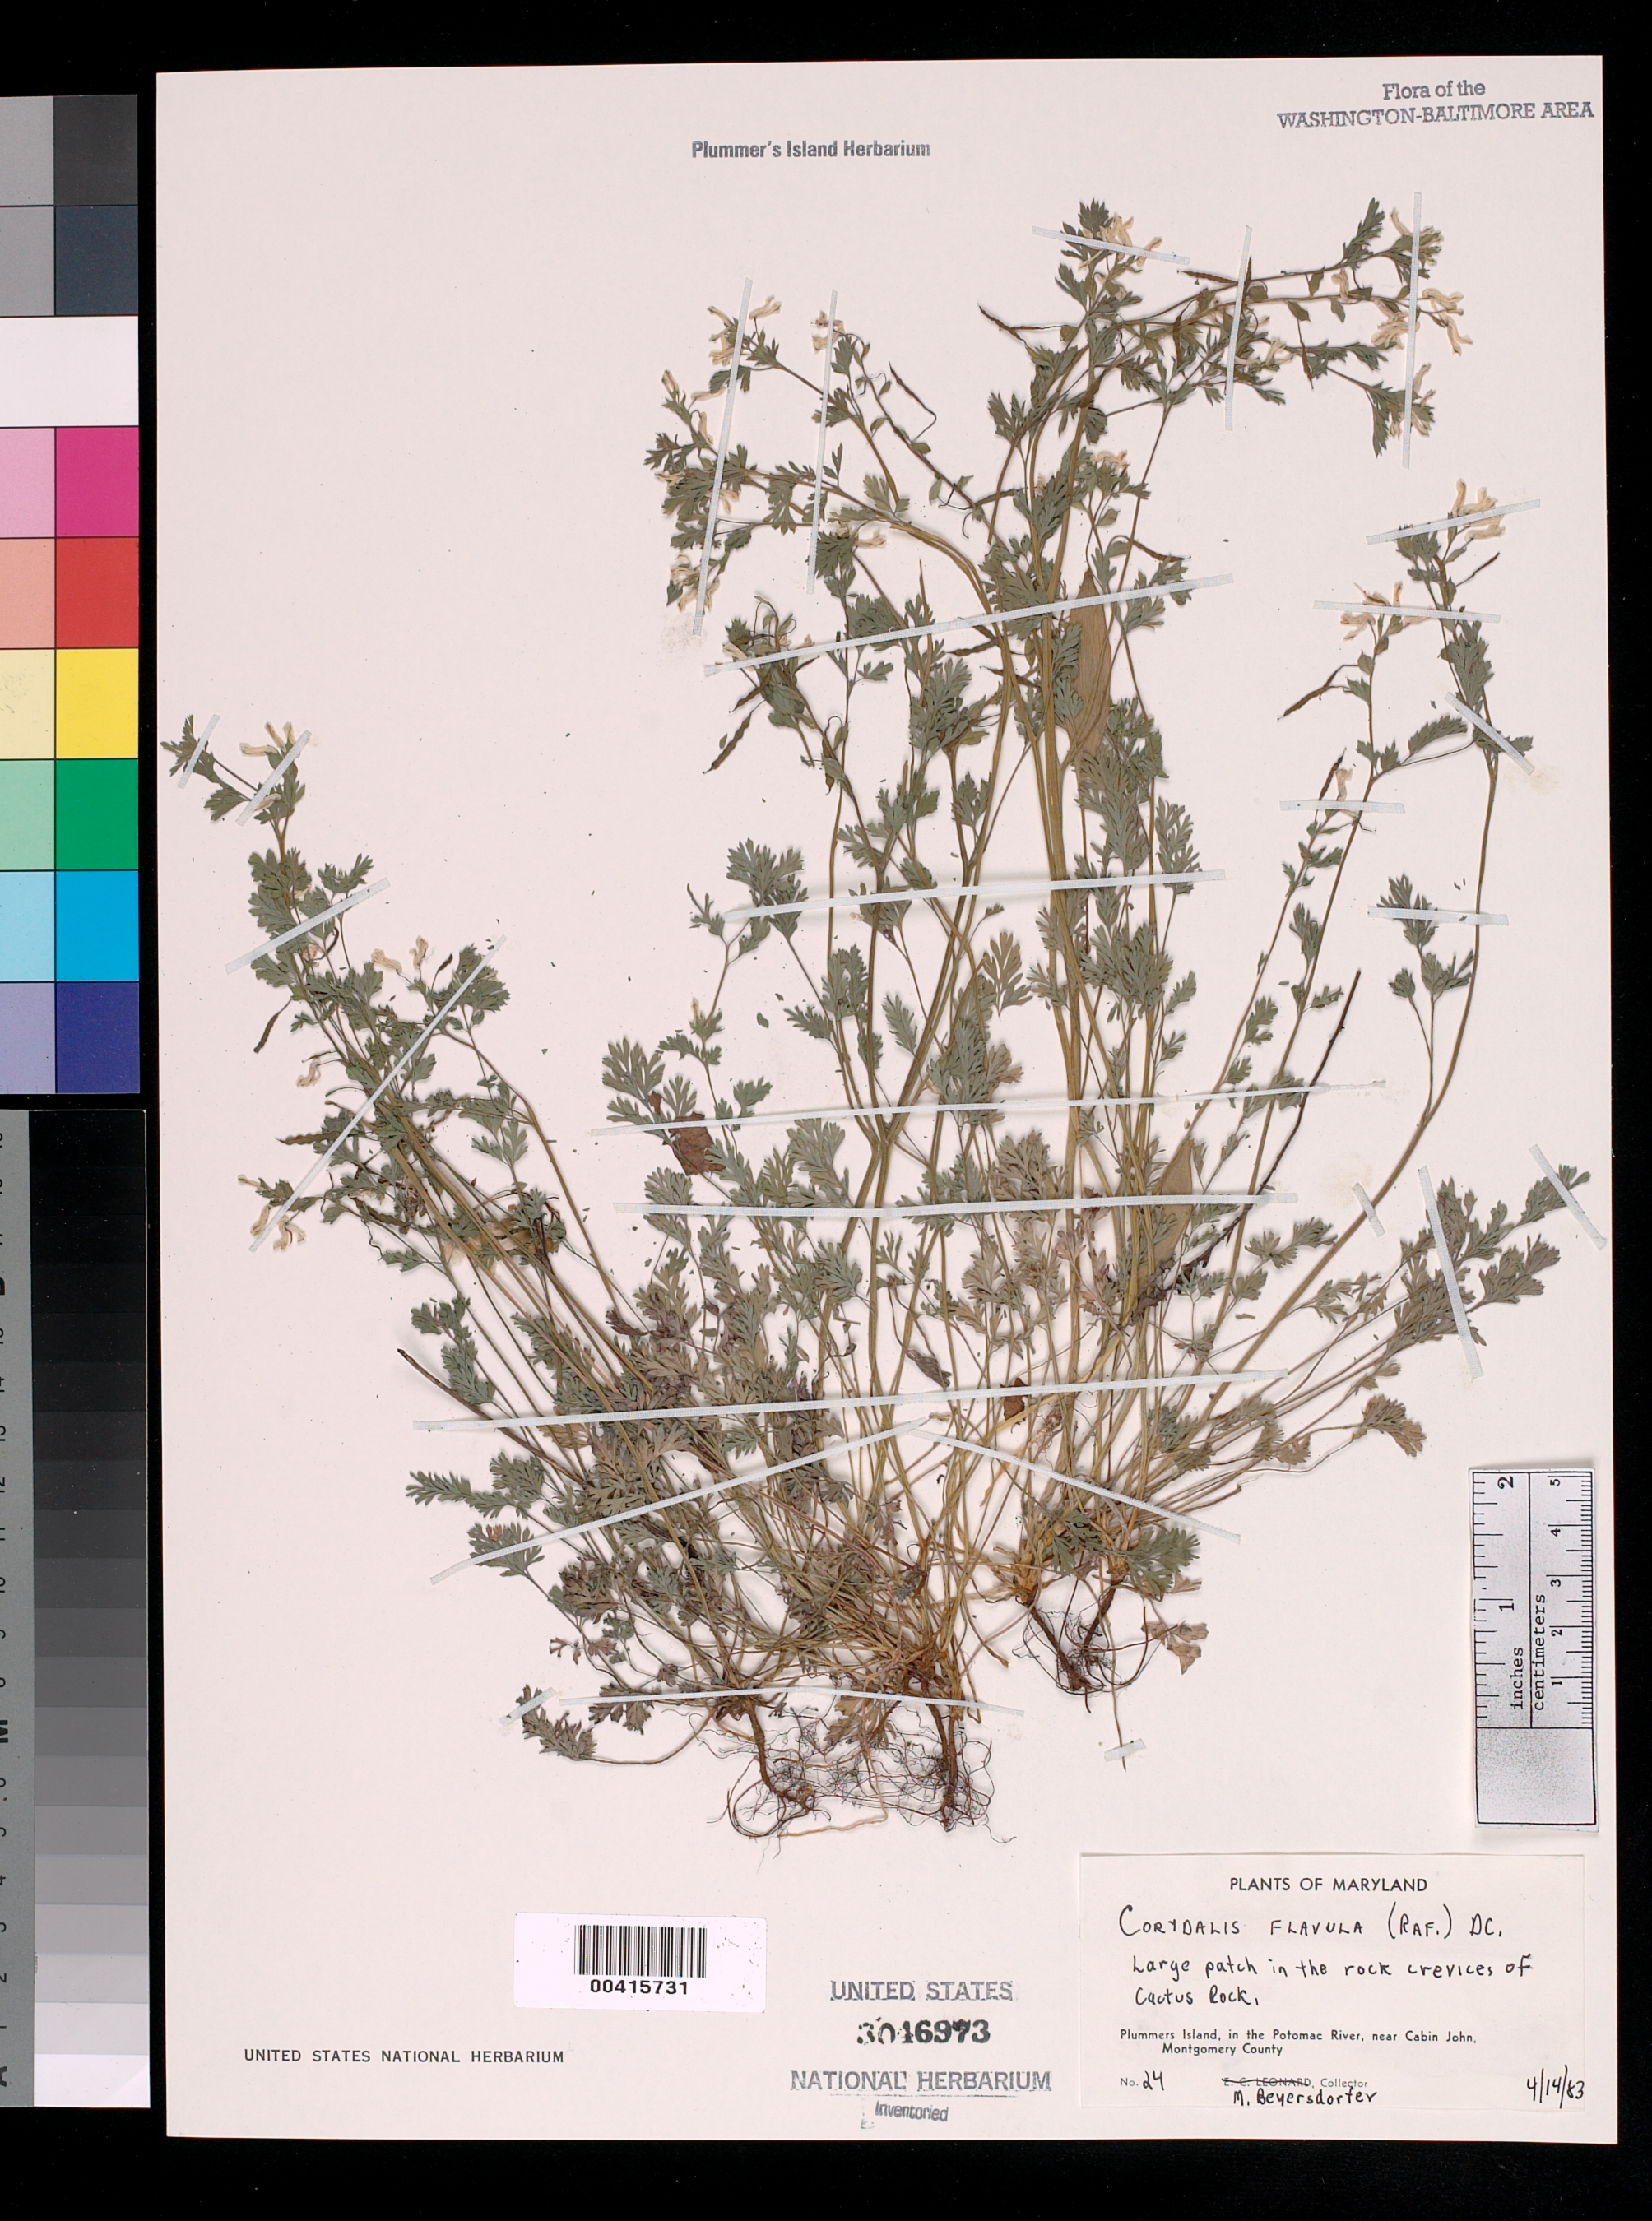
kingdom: Plantae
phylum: Tracheophyta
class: Magnoliopsida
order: Ranunculales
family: Papaveraceae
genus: Corydalis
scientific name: Corydalis flavula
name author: (Raf.) DC.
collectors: M. Beyersdorfer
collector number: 24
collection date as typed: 14 Apr 1983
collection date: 1983-04-14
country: United States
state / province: Maryland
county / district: Montgomery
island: Plummers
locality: Plummer's Island; Cactus Rock C. & O. Canal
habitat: In rock crevices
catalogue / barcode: US 3046973